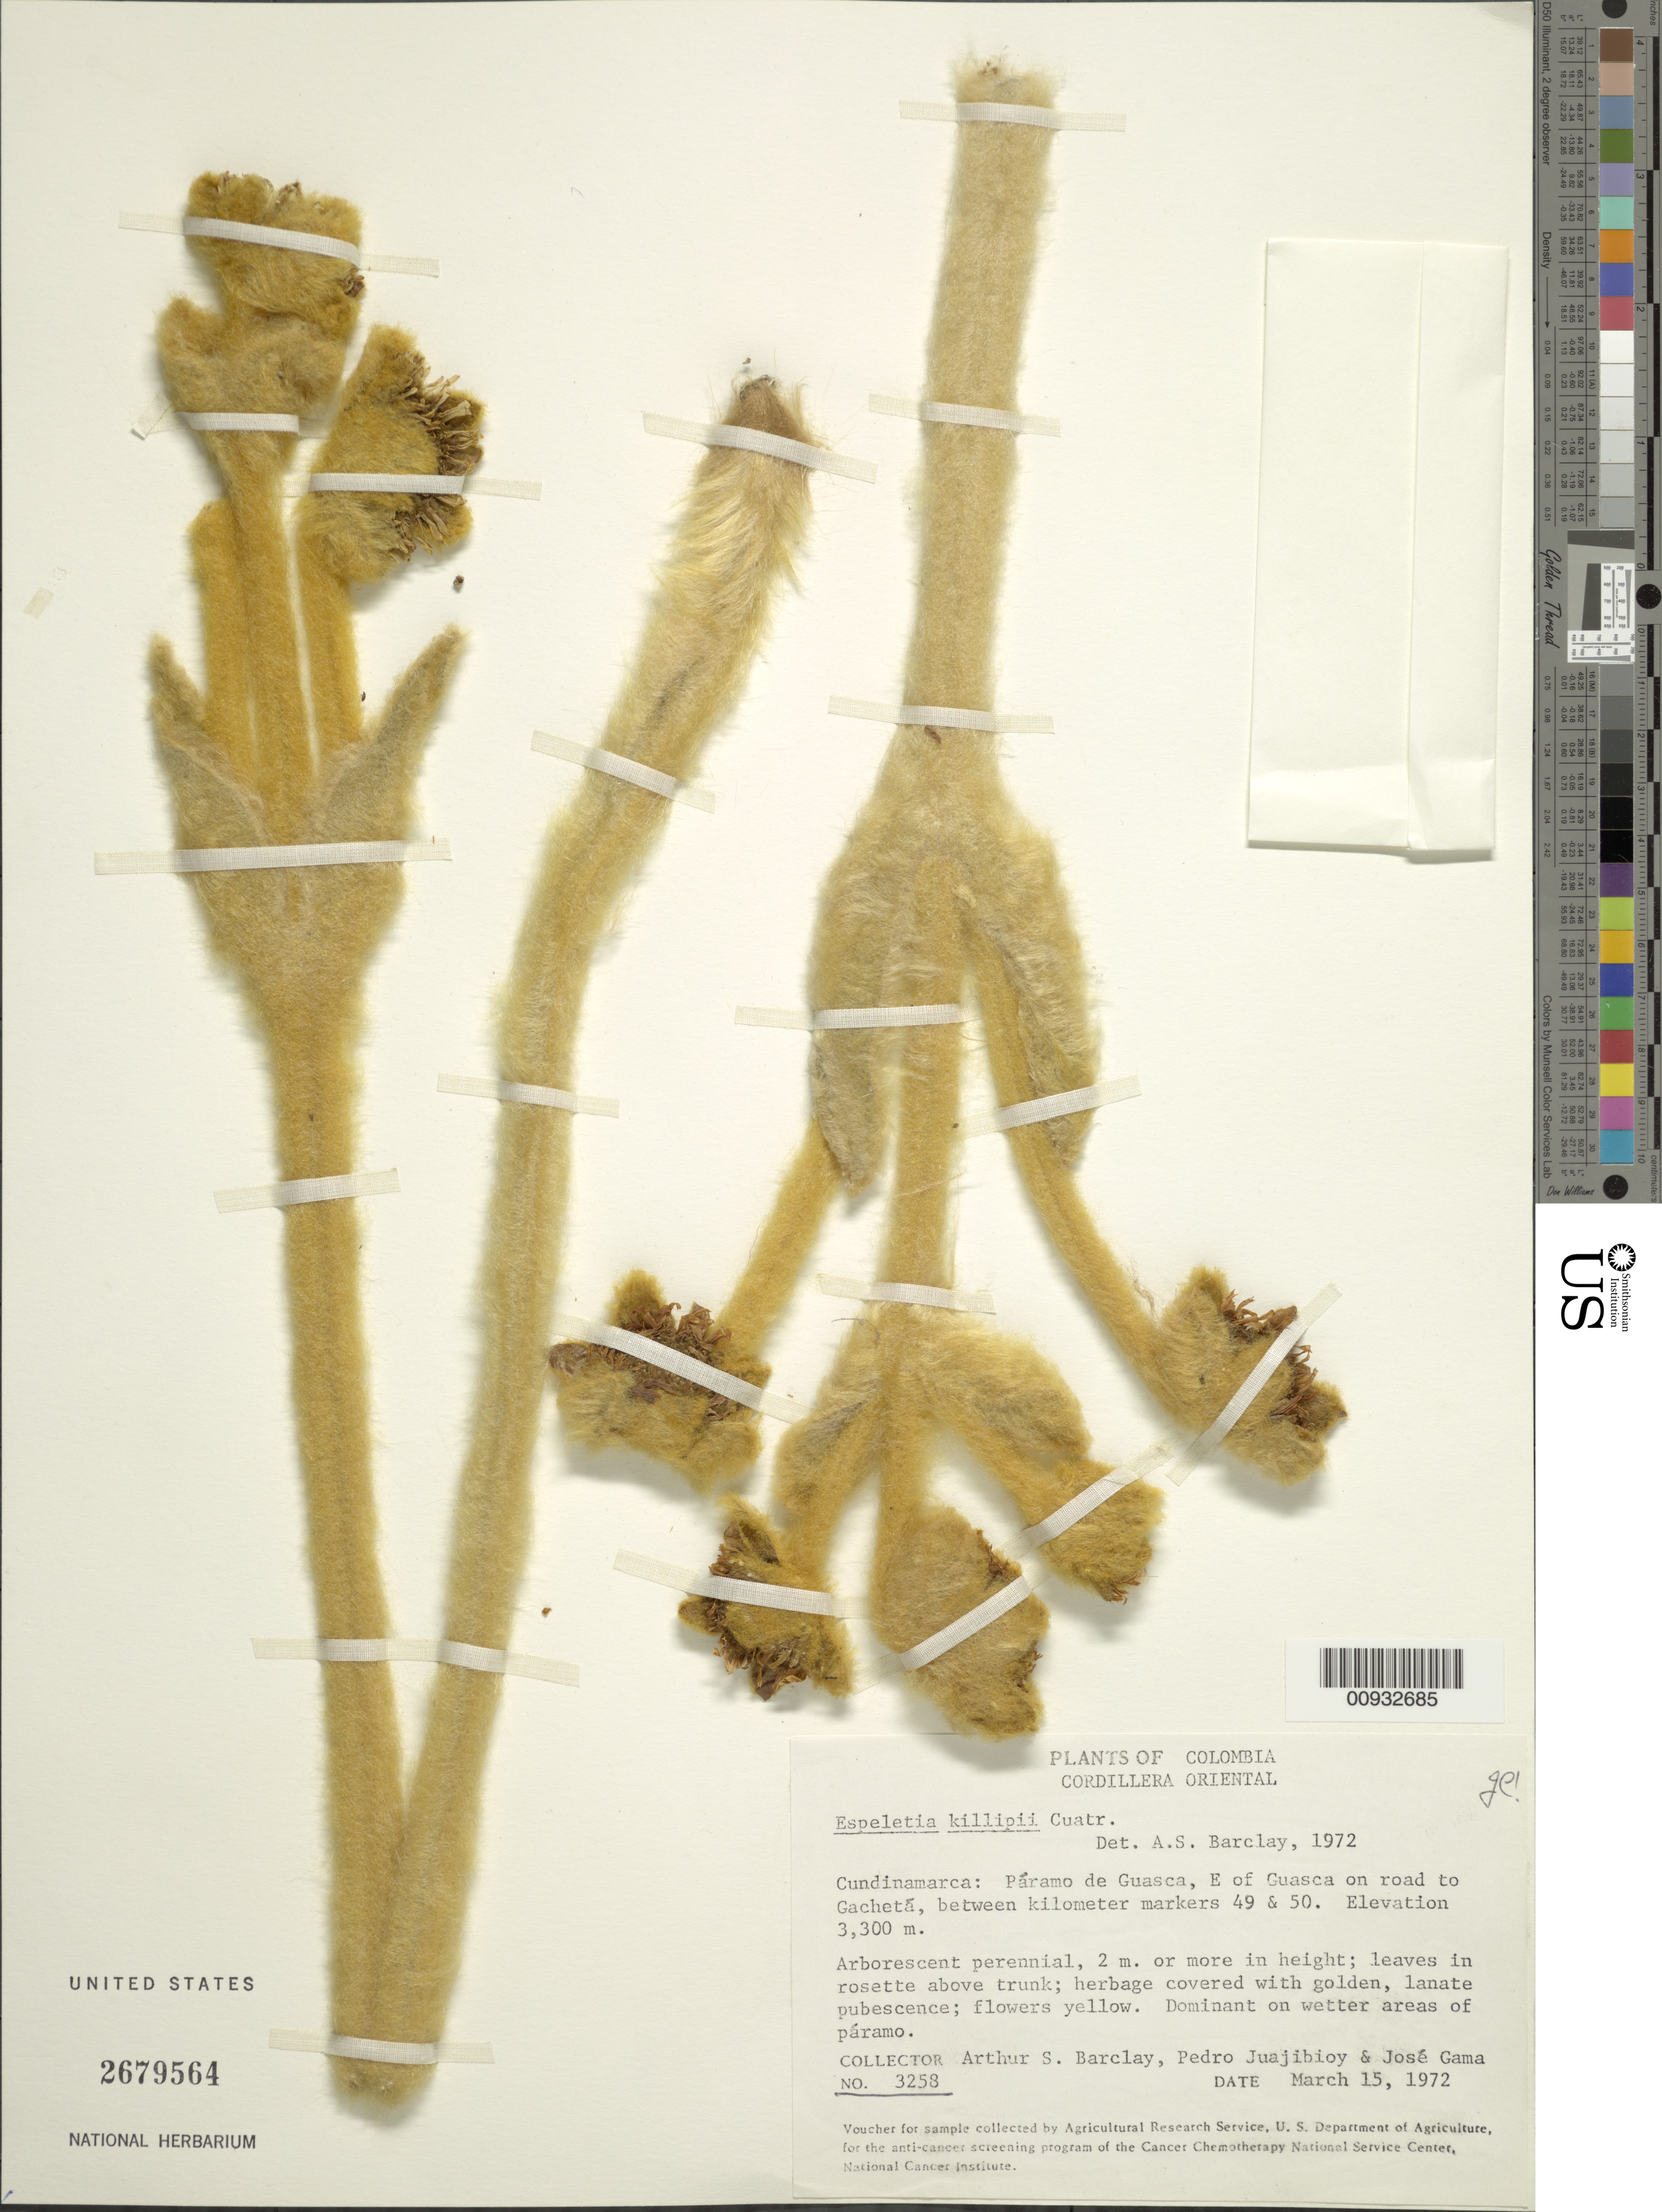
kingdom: Plantae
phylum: Tracheophyta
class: Magnoliopsida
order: Asterales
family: Asteraceae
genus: Espeletia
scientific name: Espeletia killipii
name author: Cuatrec.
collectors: A. S. Barclay, P. Juajibioy & J. Gama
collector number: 3258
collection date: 1972-03-15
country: Colombia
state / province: Cundinamarca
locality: Cordillera Oriental. Paramo de Guasca, E of Guasca on road to Gacheta, between kilometer markers 49 & 50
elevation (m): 3300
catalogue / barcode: US 2679564